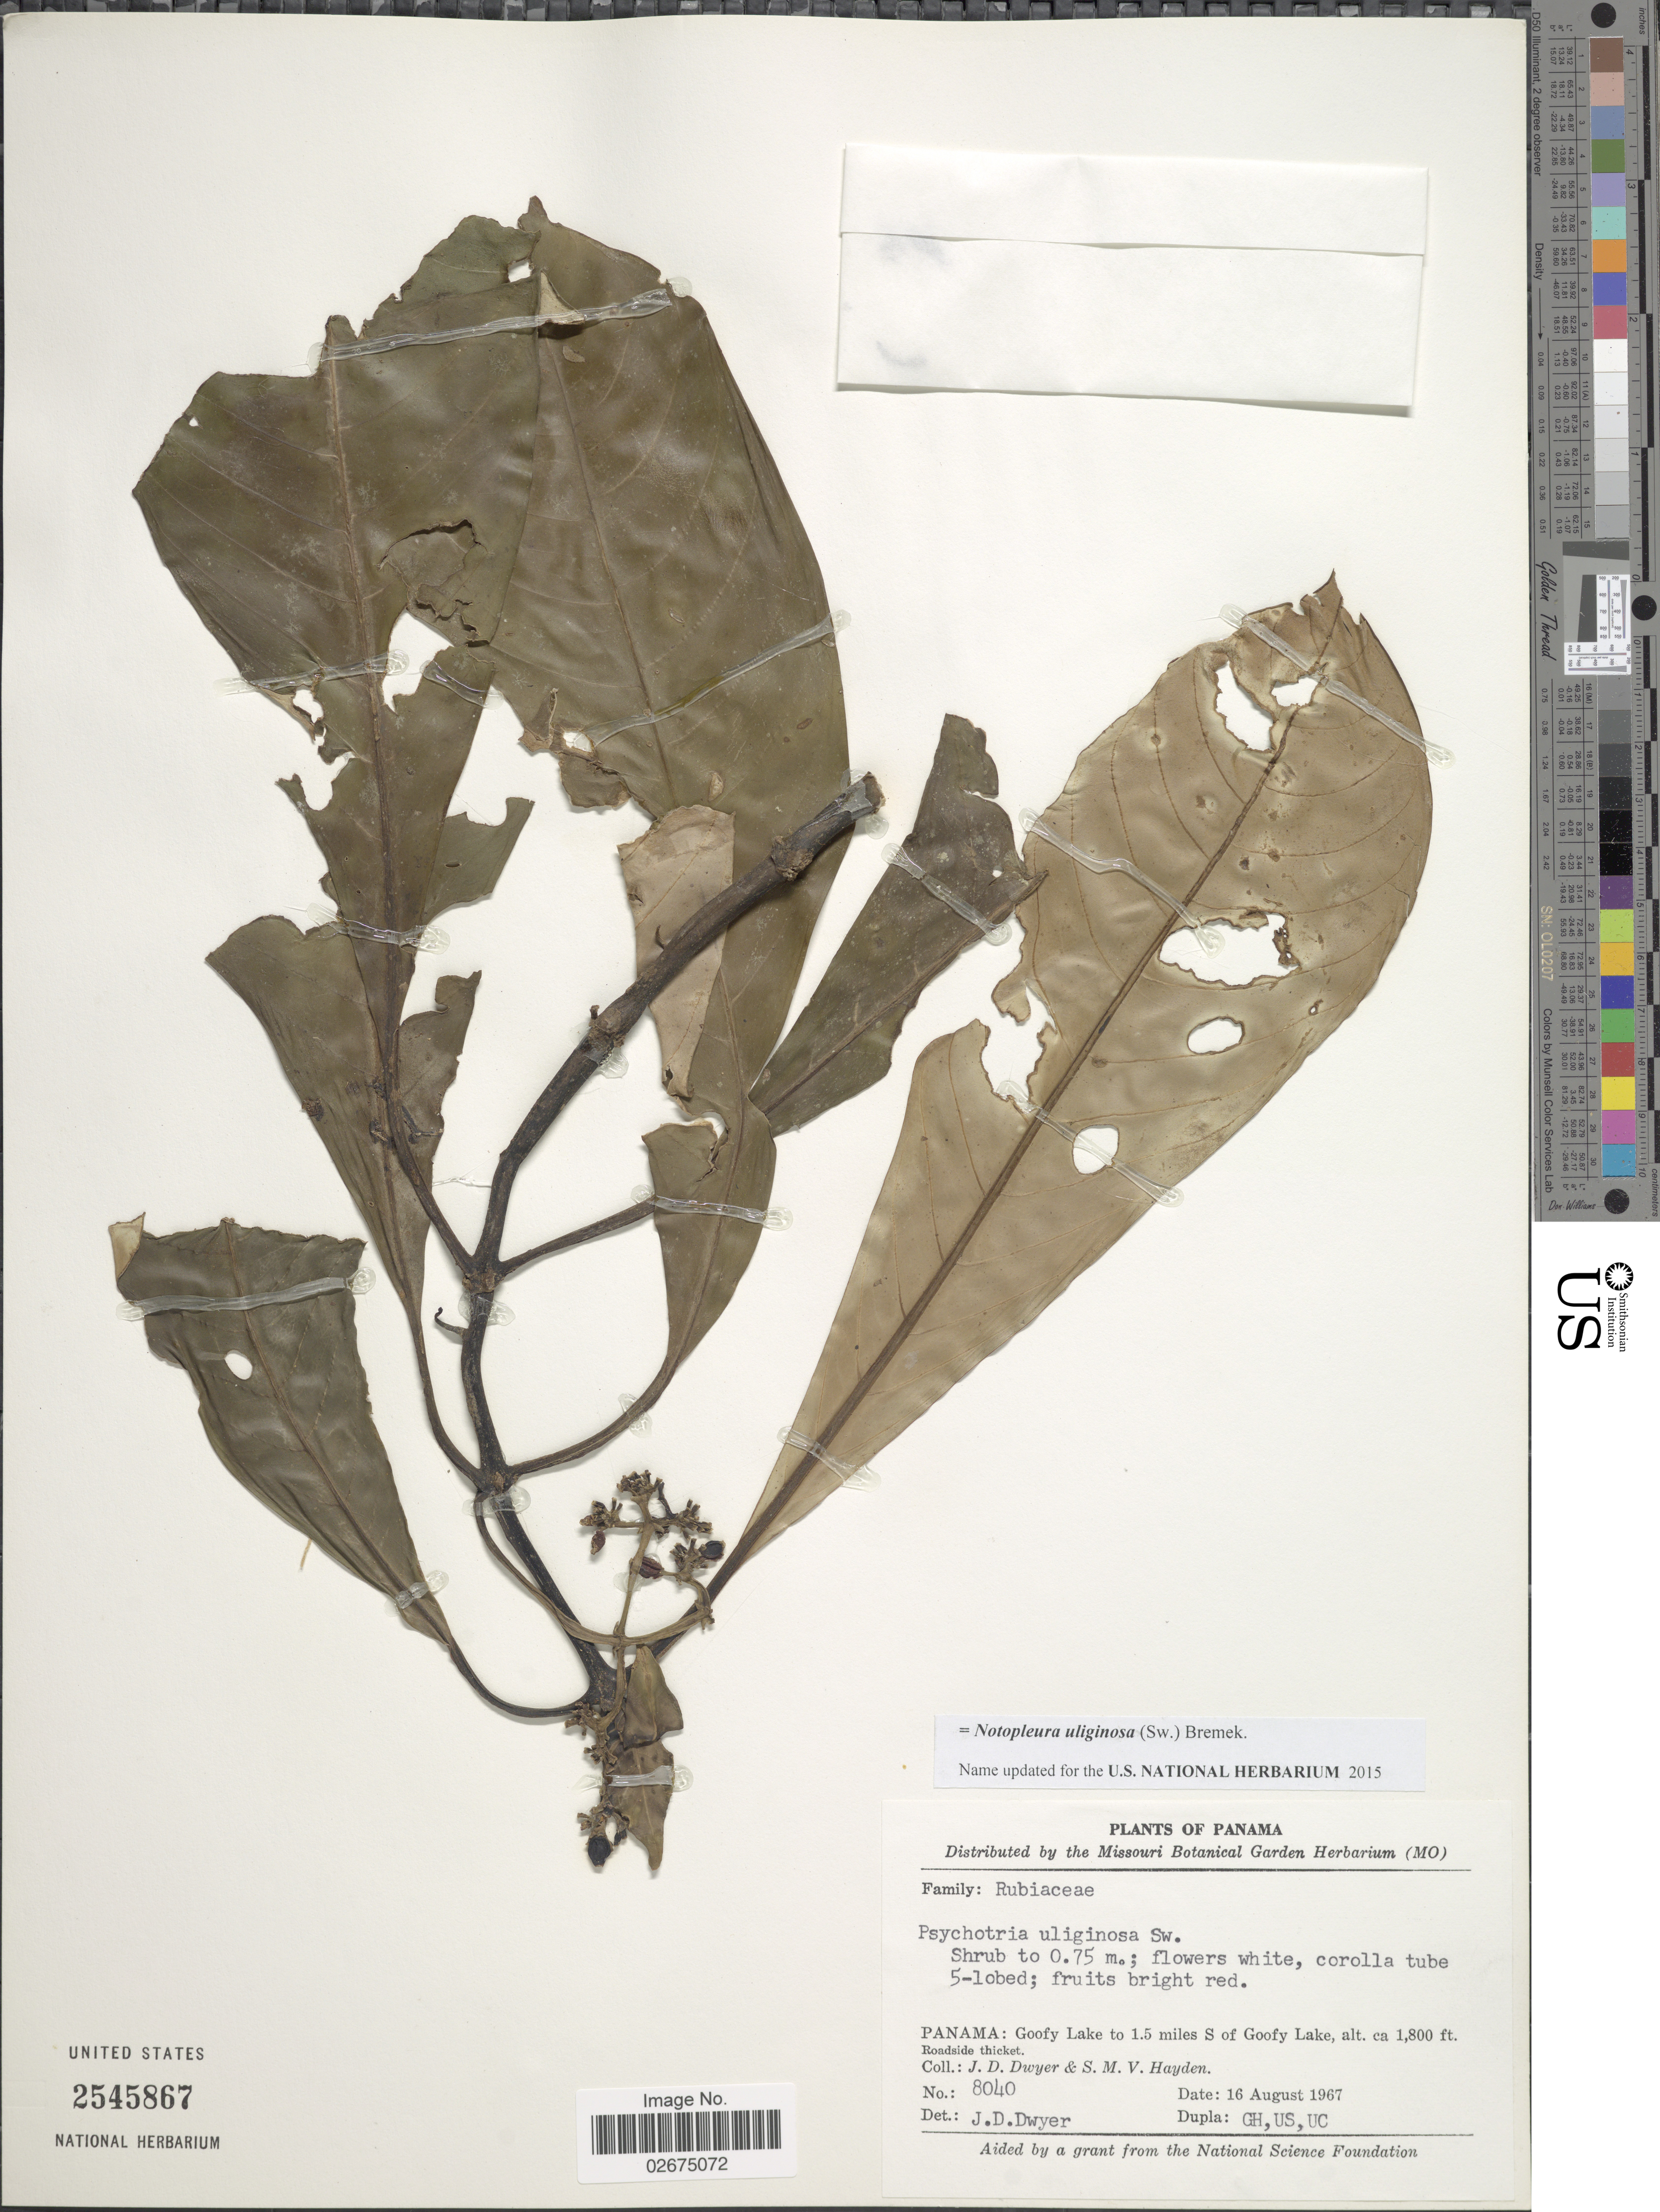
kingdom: Plantae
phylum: Tracheophyta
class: Magnoliopsida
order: Gentianales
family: Rubiaceae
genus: Notopleura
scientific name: Notopleura uliginosa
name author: (Sw.) Bremek.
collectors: J. D. Dwyer & M.V. Hayden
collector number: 8040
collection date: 1967-08-16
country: Panama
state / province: Panamá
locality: Goofy Lake to 1.5 miles S of Goofy Lake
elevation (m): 549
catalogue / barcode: US 2545867